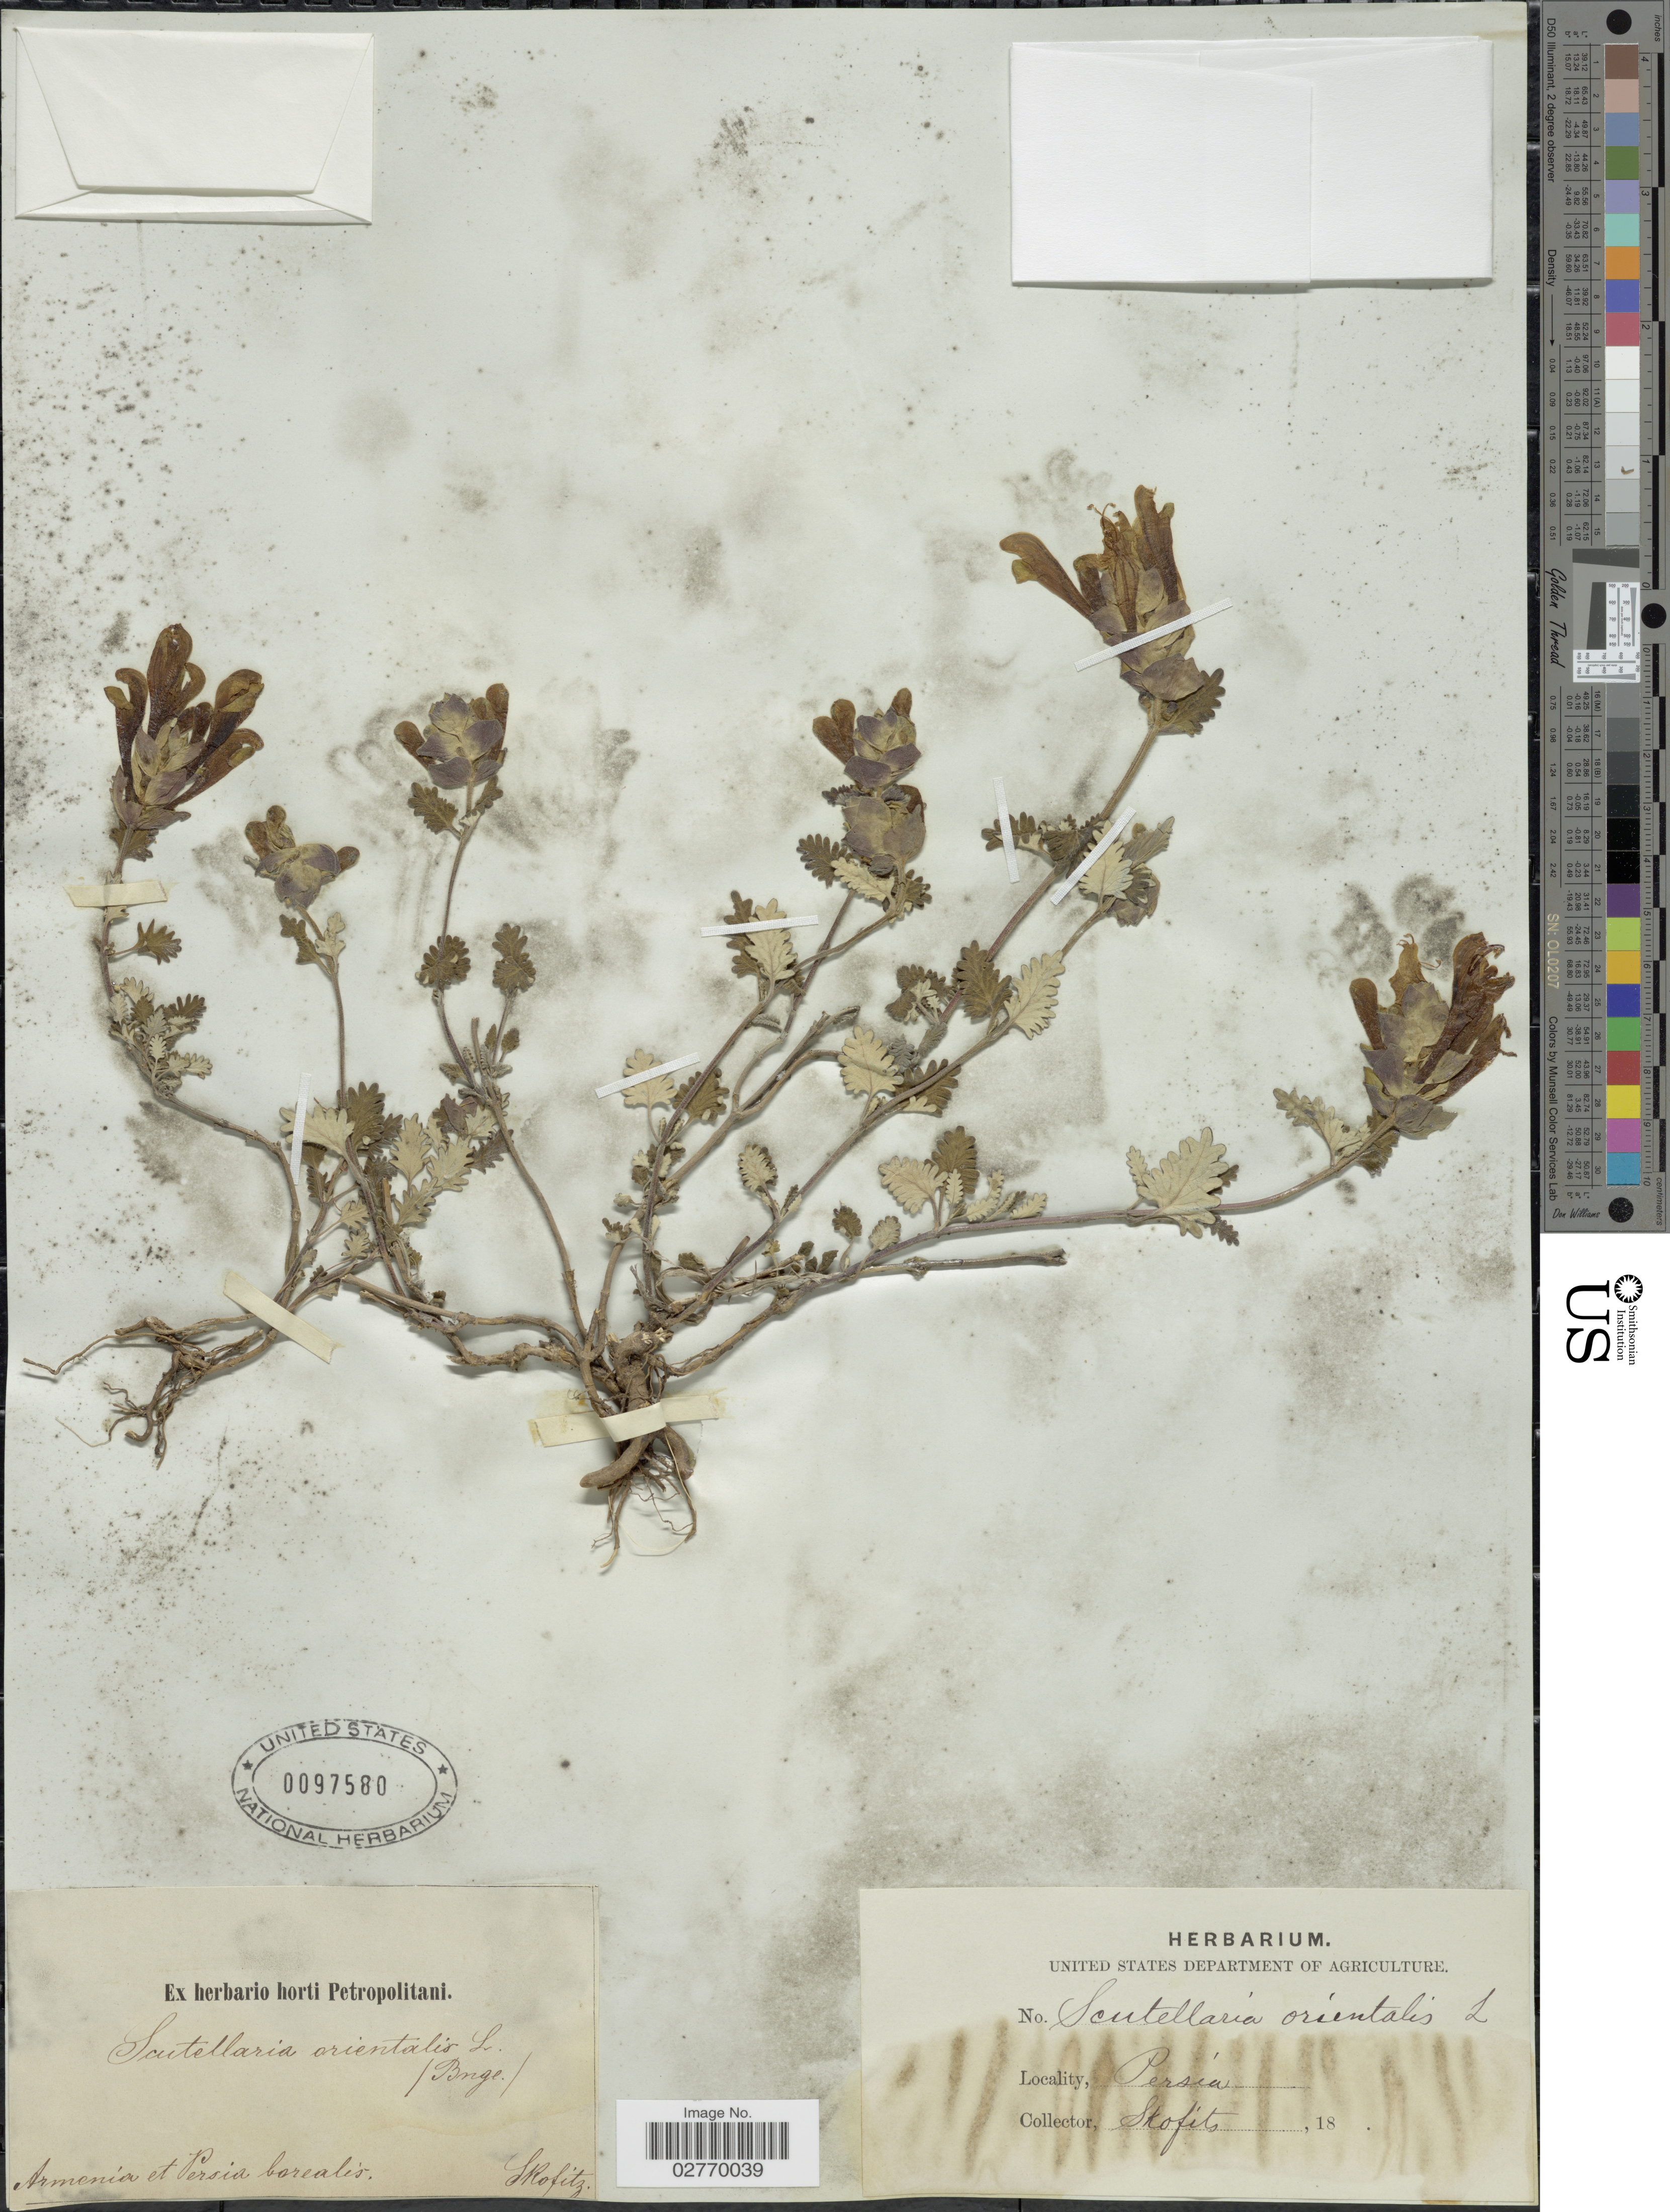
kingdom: Plantae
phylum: Tracheophyta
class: Magnoliopsida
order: Lamiales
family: Lamiaceae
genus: Scutellaria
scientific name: Scutellaria orientalis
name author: L.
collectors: Skofitz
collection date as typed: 18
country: Iran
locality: Armenia et Persia borealis.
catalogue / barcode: US 97580